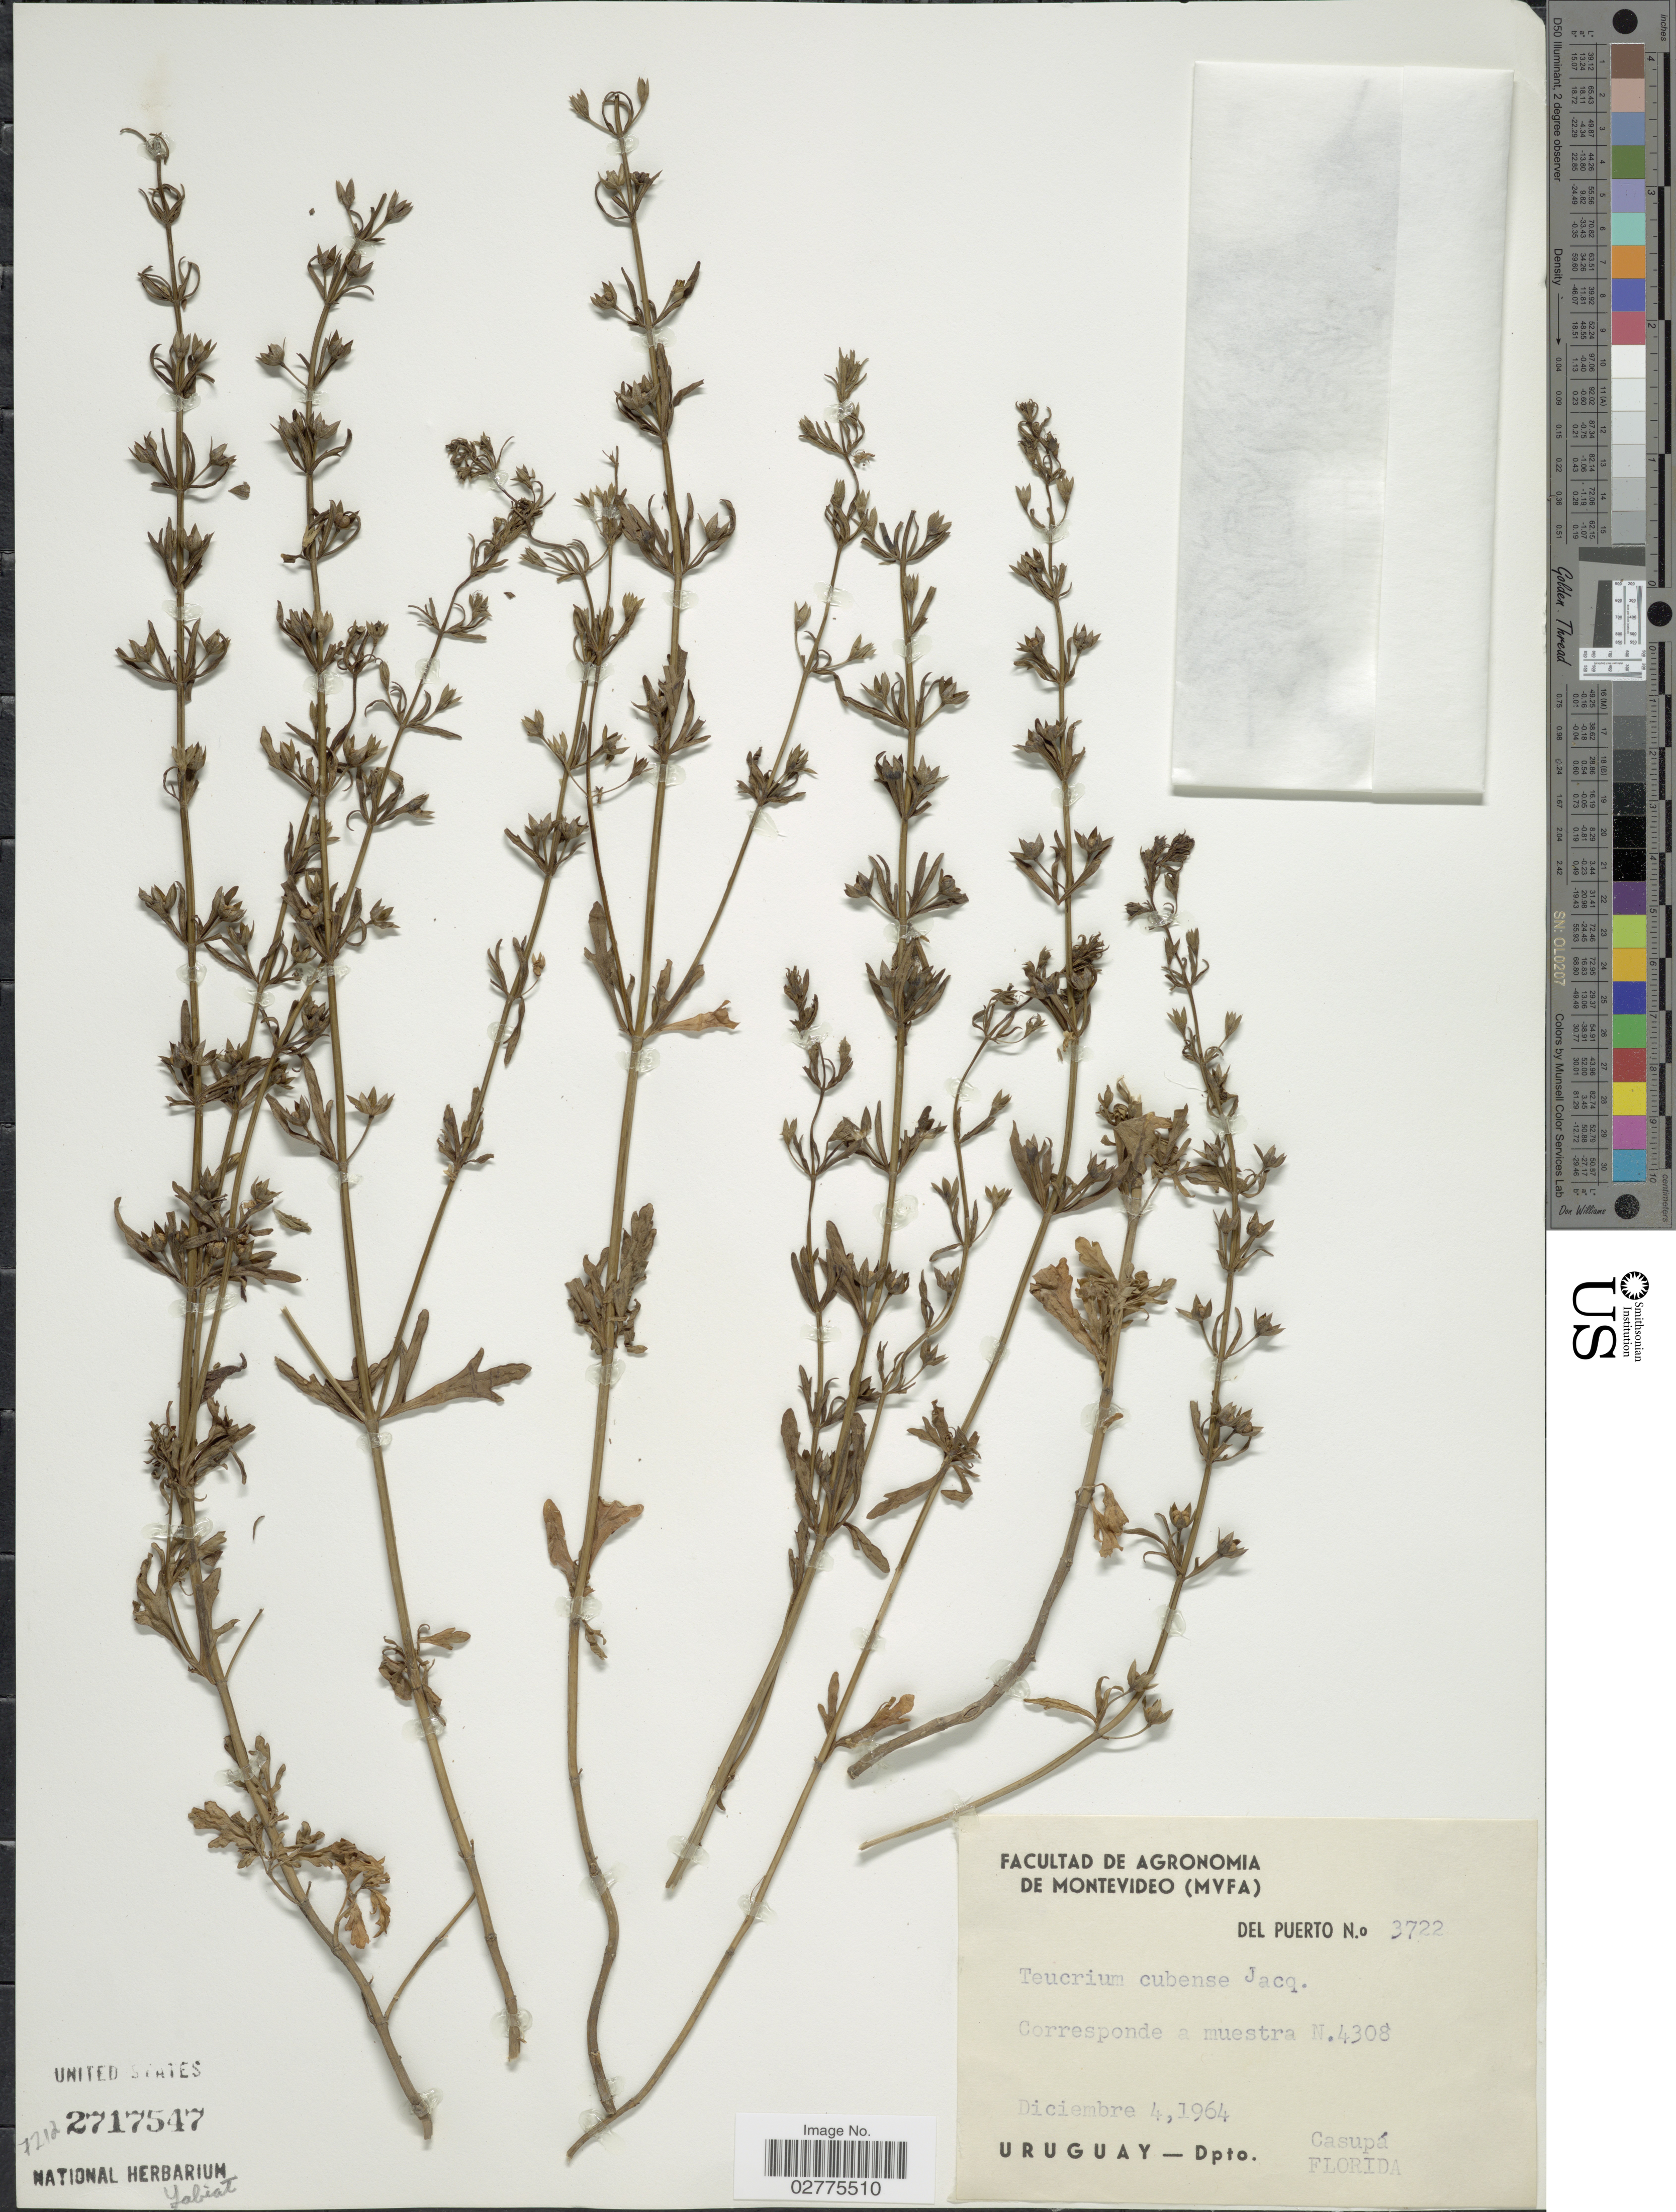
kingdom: Plantae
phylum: Tracheophyta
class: Magnoliopsida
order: Lamiales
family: Lamiaceae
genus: Teucrium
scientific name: Teucrium cubense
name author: Jacq.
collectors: Del Puerto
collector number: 3722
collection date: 1964-12-04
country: Uruguay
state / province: Florida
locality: Dpto. Florida, Casupá.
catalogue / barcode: US 2717547